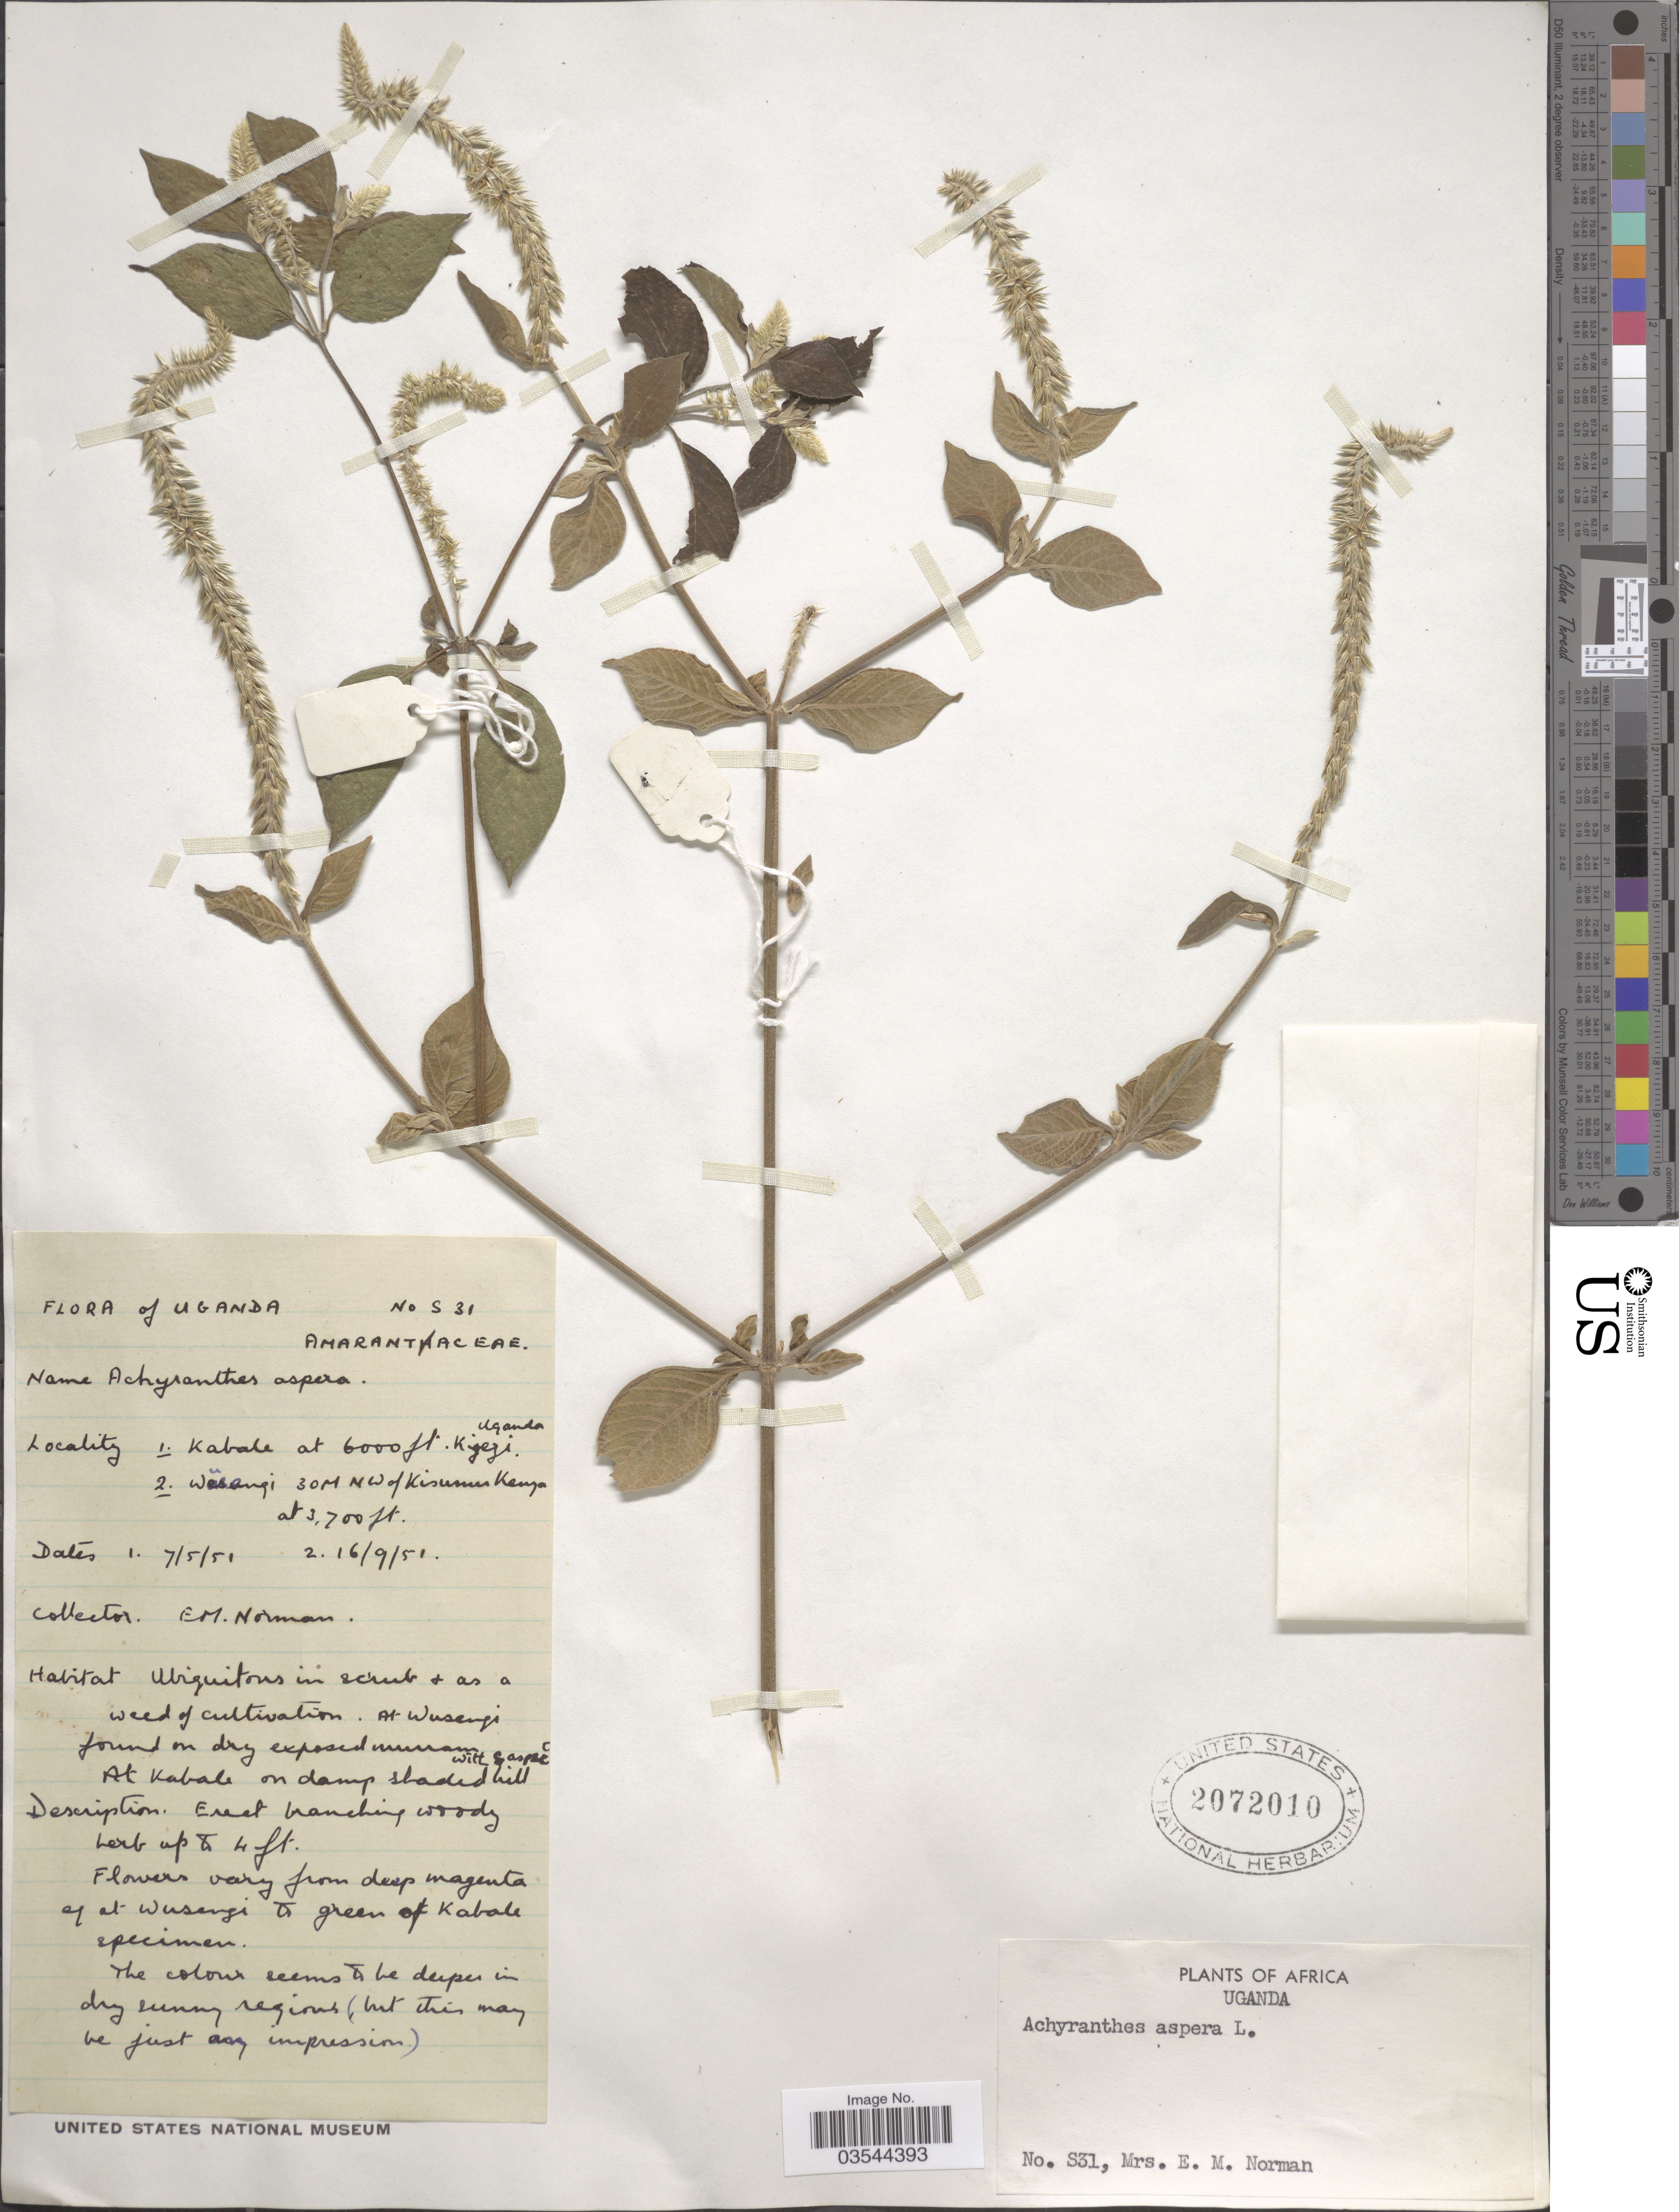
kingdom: Plantae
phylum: Tracheophyta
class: Magnoliopsida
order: Caryophyllales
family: Amaranthaceae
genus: Achyranthes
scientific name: Achyranthes aspera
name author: L.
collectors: E. Norman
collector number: S31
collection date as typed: Transcribed d/m/y: 7/5/51 to 16/9/51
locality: Kabale. Kjezi [interpreted], Uganda. Wusangi 30 m NW of Kisumu Kenya.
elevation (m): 1128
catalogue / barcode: US 2072010